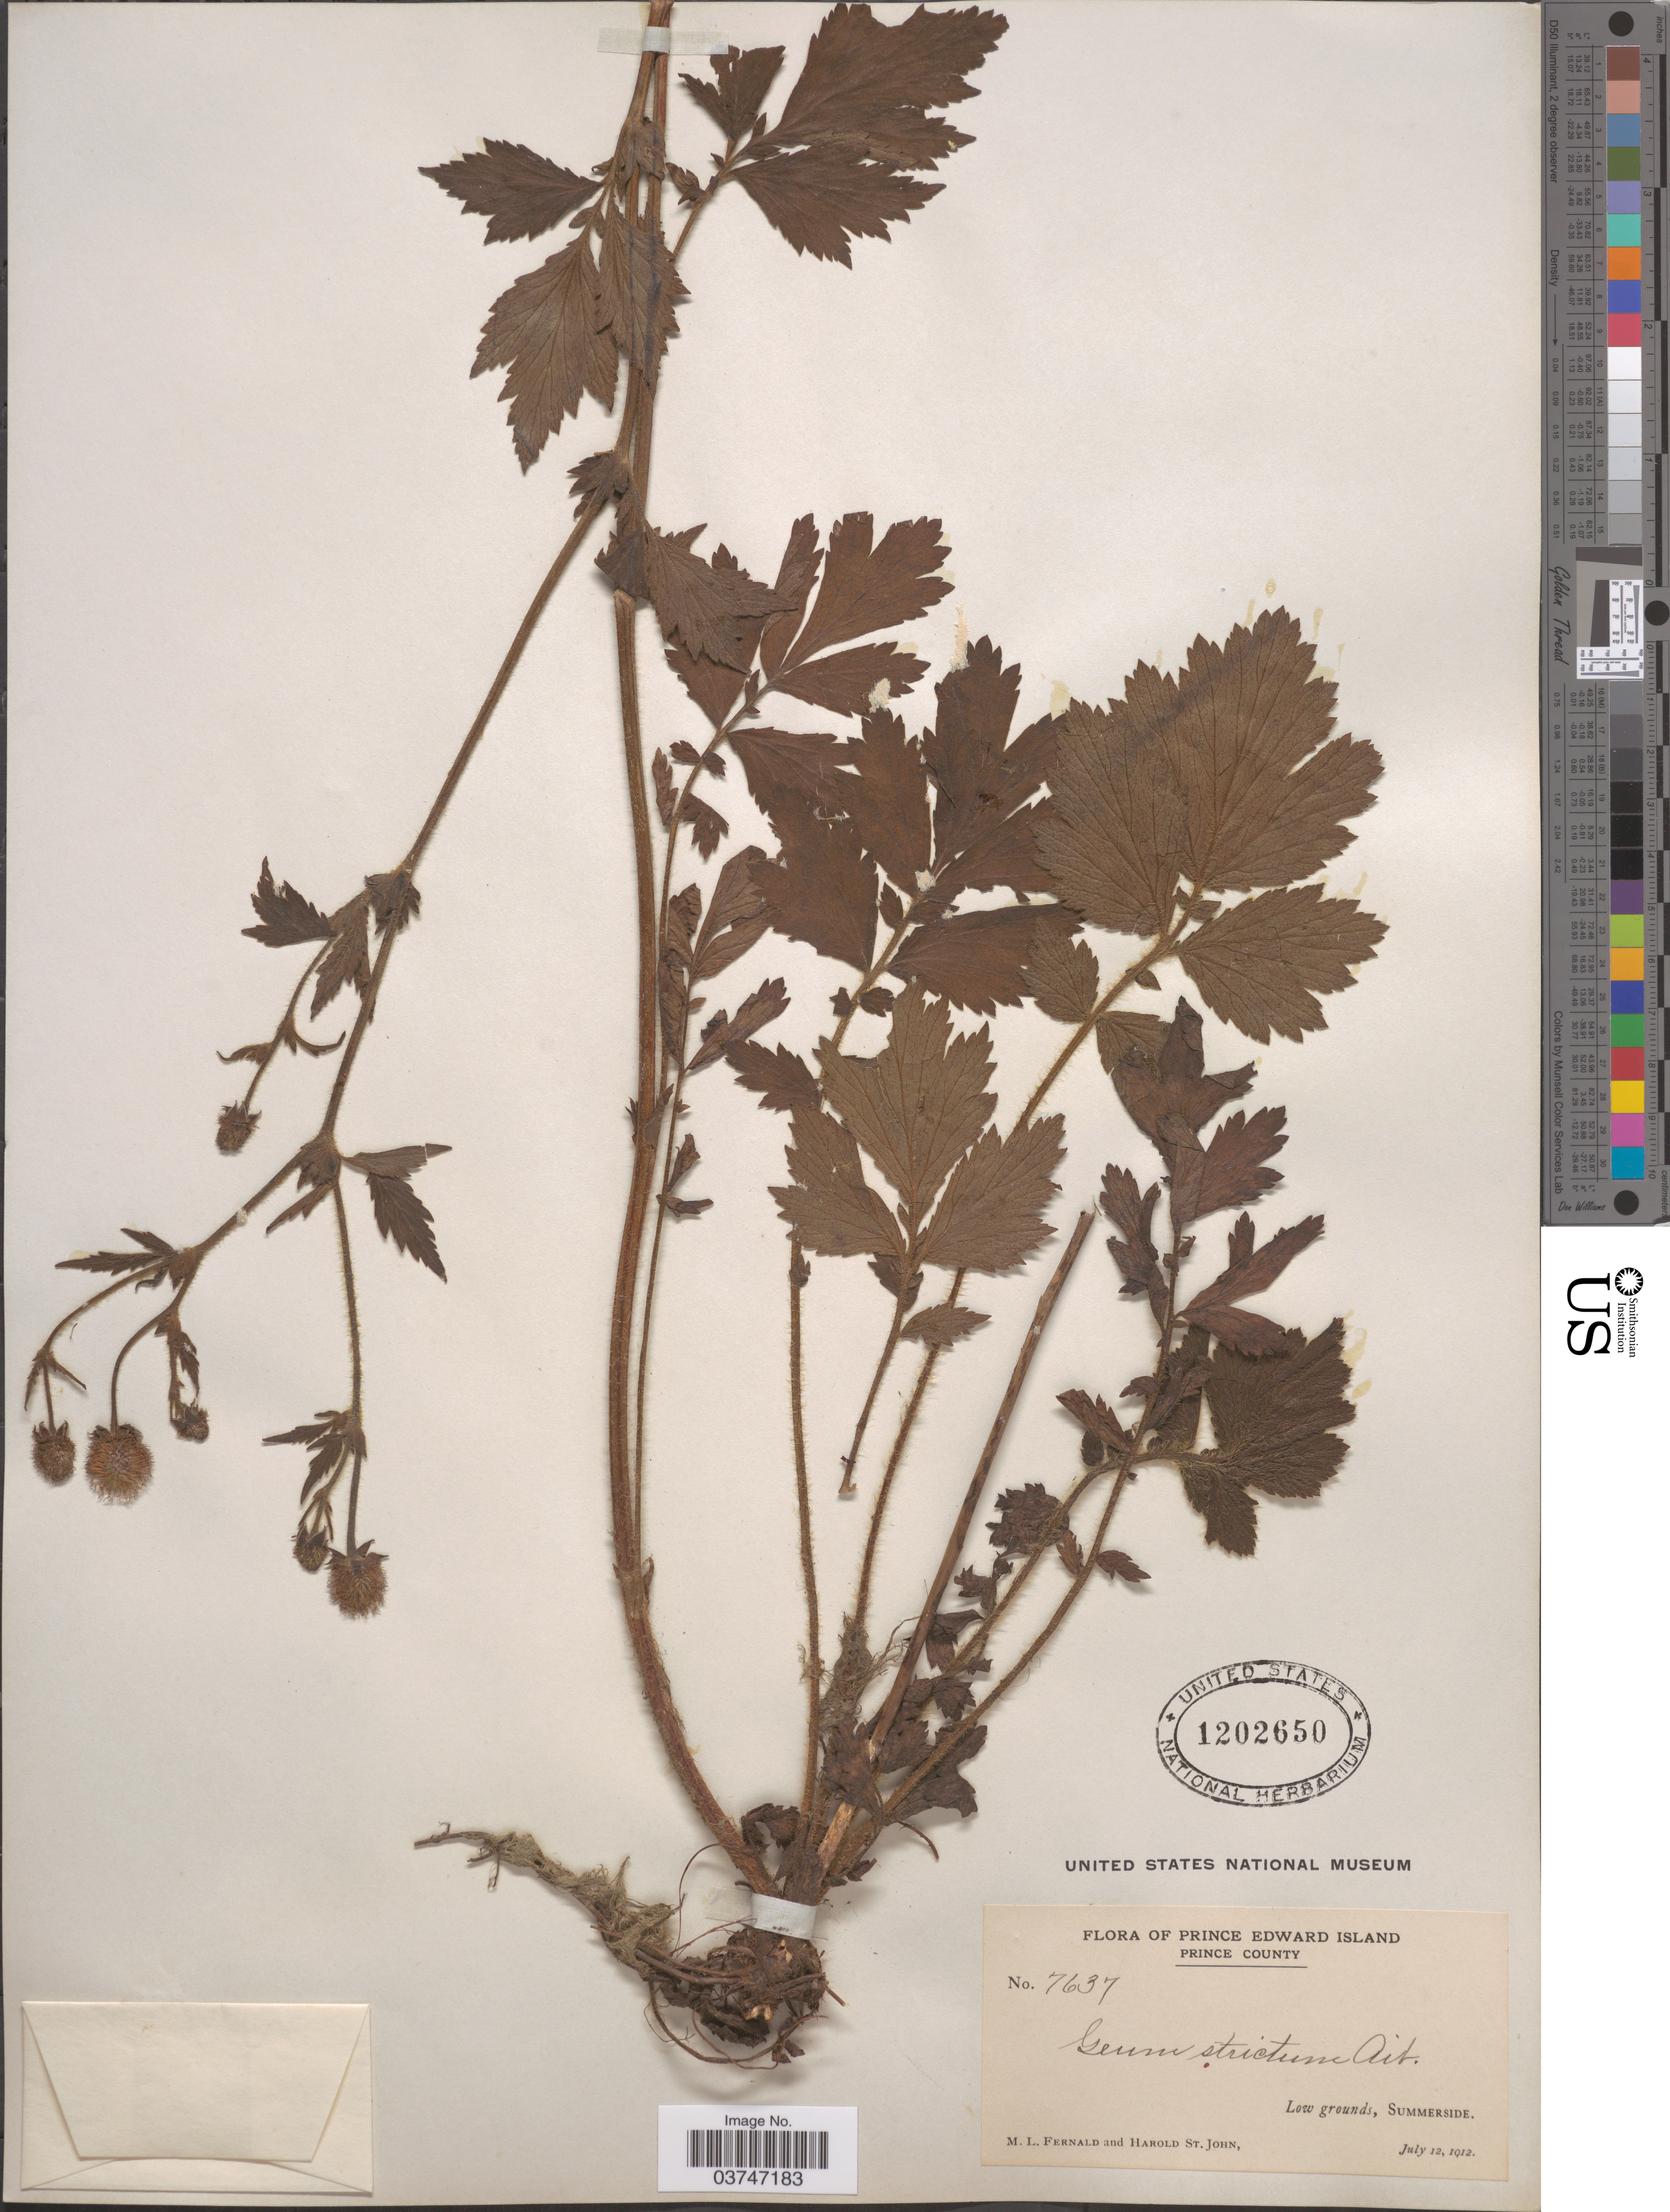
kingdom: Plantae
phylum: Tracheophyta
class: Magnoliopsida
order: Rosales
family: Rosaceae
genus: Geum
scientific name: Geum aleppicum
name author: Jacq.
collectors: M. L. Fernald & H. St. John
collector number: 7637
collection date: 1912-07-12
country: Canada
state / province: Prince Edward Island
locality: Prince County. Summerside.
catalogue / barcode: US 1202650